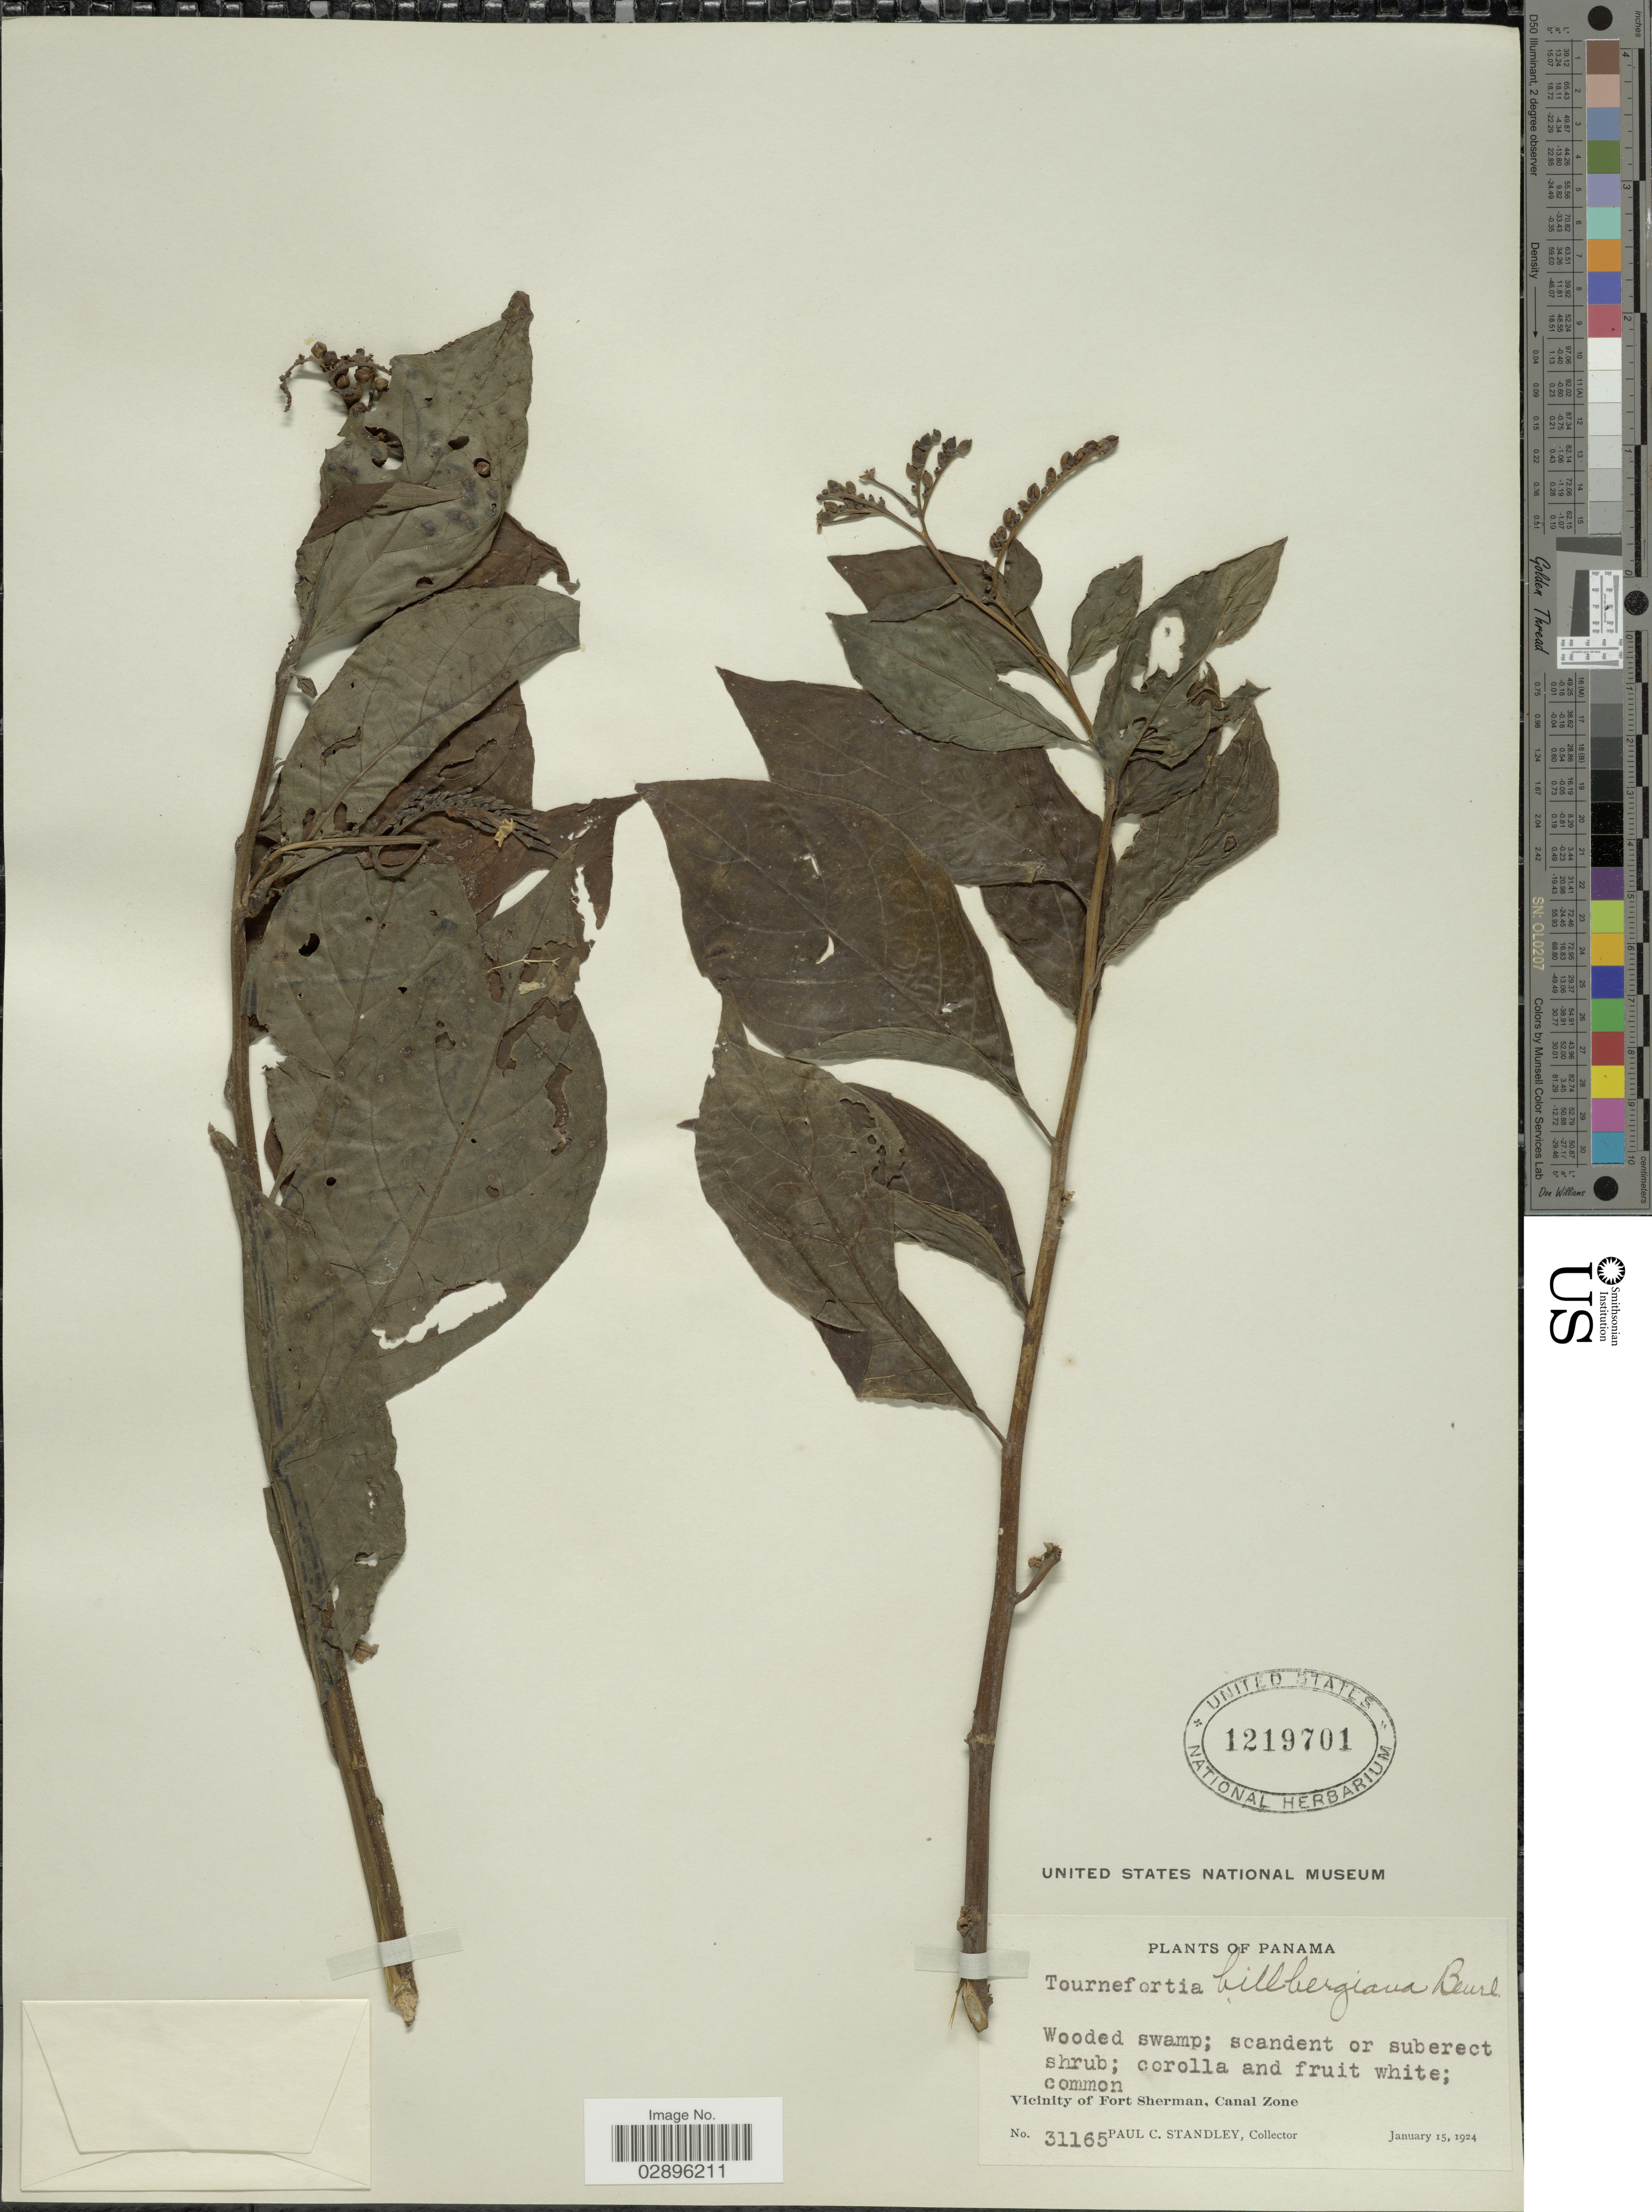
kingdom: Plantae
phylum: Tracheophyta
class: Magnoliopsida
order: Boraginales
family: Heliotropiaceae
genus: Tournefortia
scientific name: Tournefortia angustiflora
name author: Ruiz & Pav.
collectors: P. C. Standley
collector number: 31165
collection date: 1924-01-15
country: Panama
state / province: Colón / Panamá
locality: Vicinity of Fort Sherman, Canal Zone.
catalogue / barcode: US 1219701